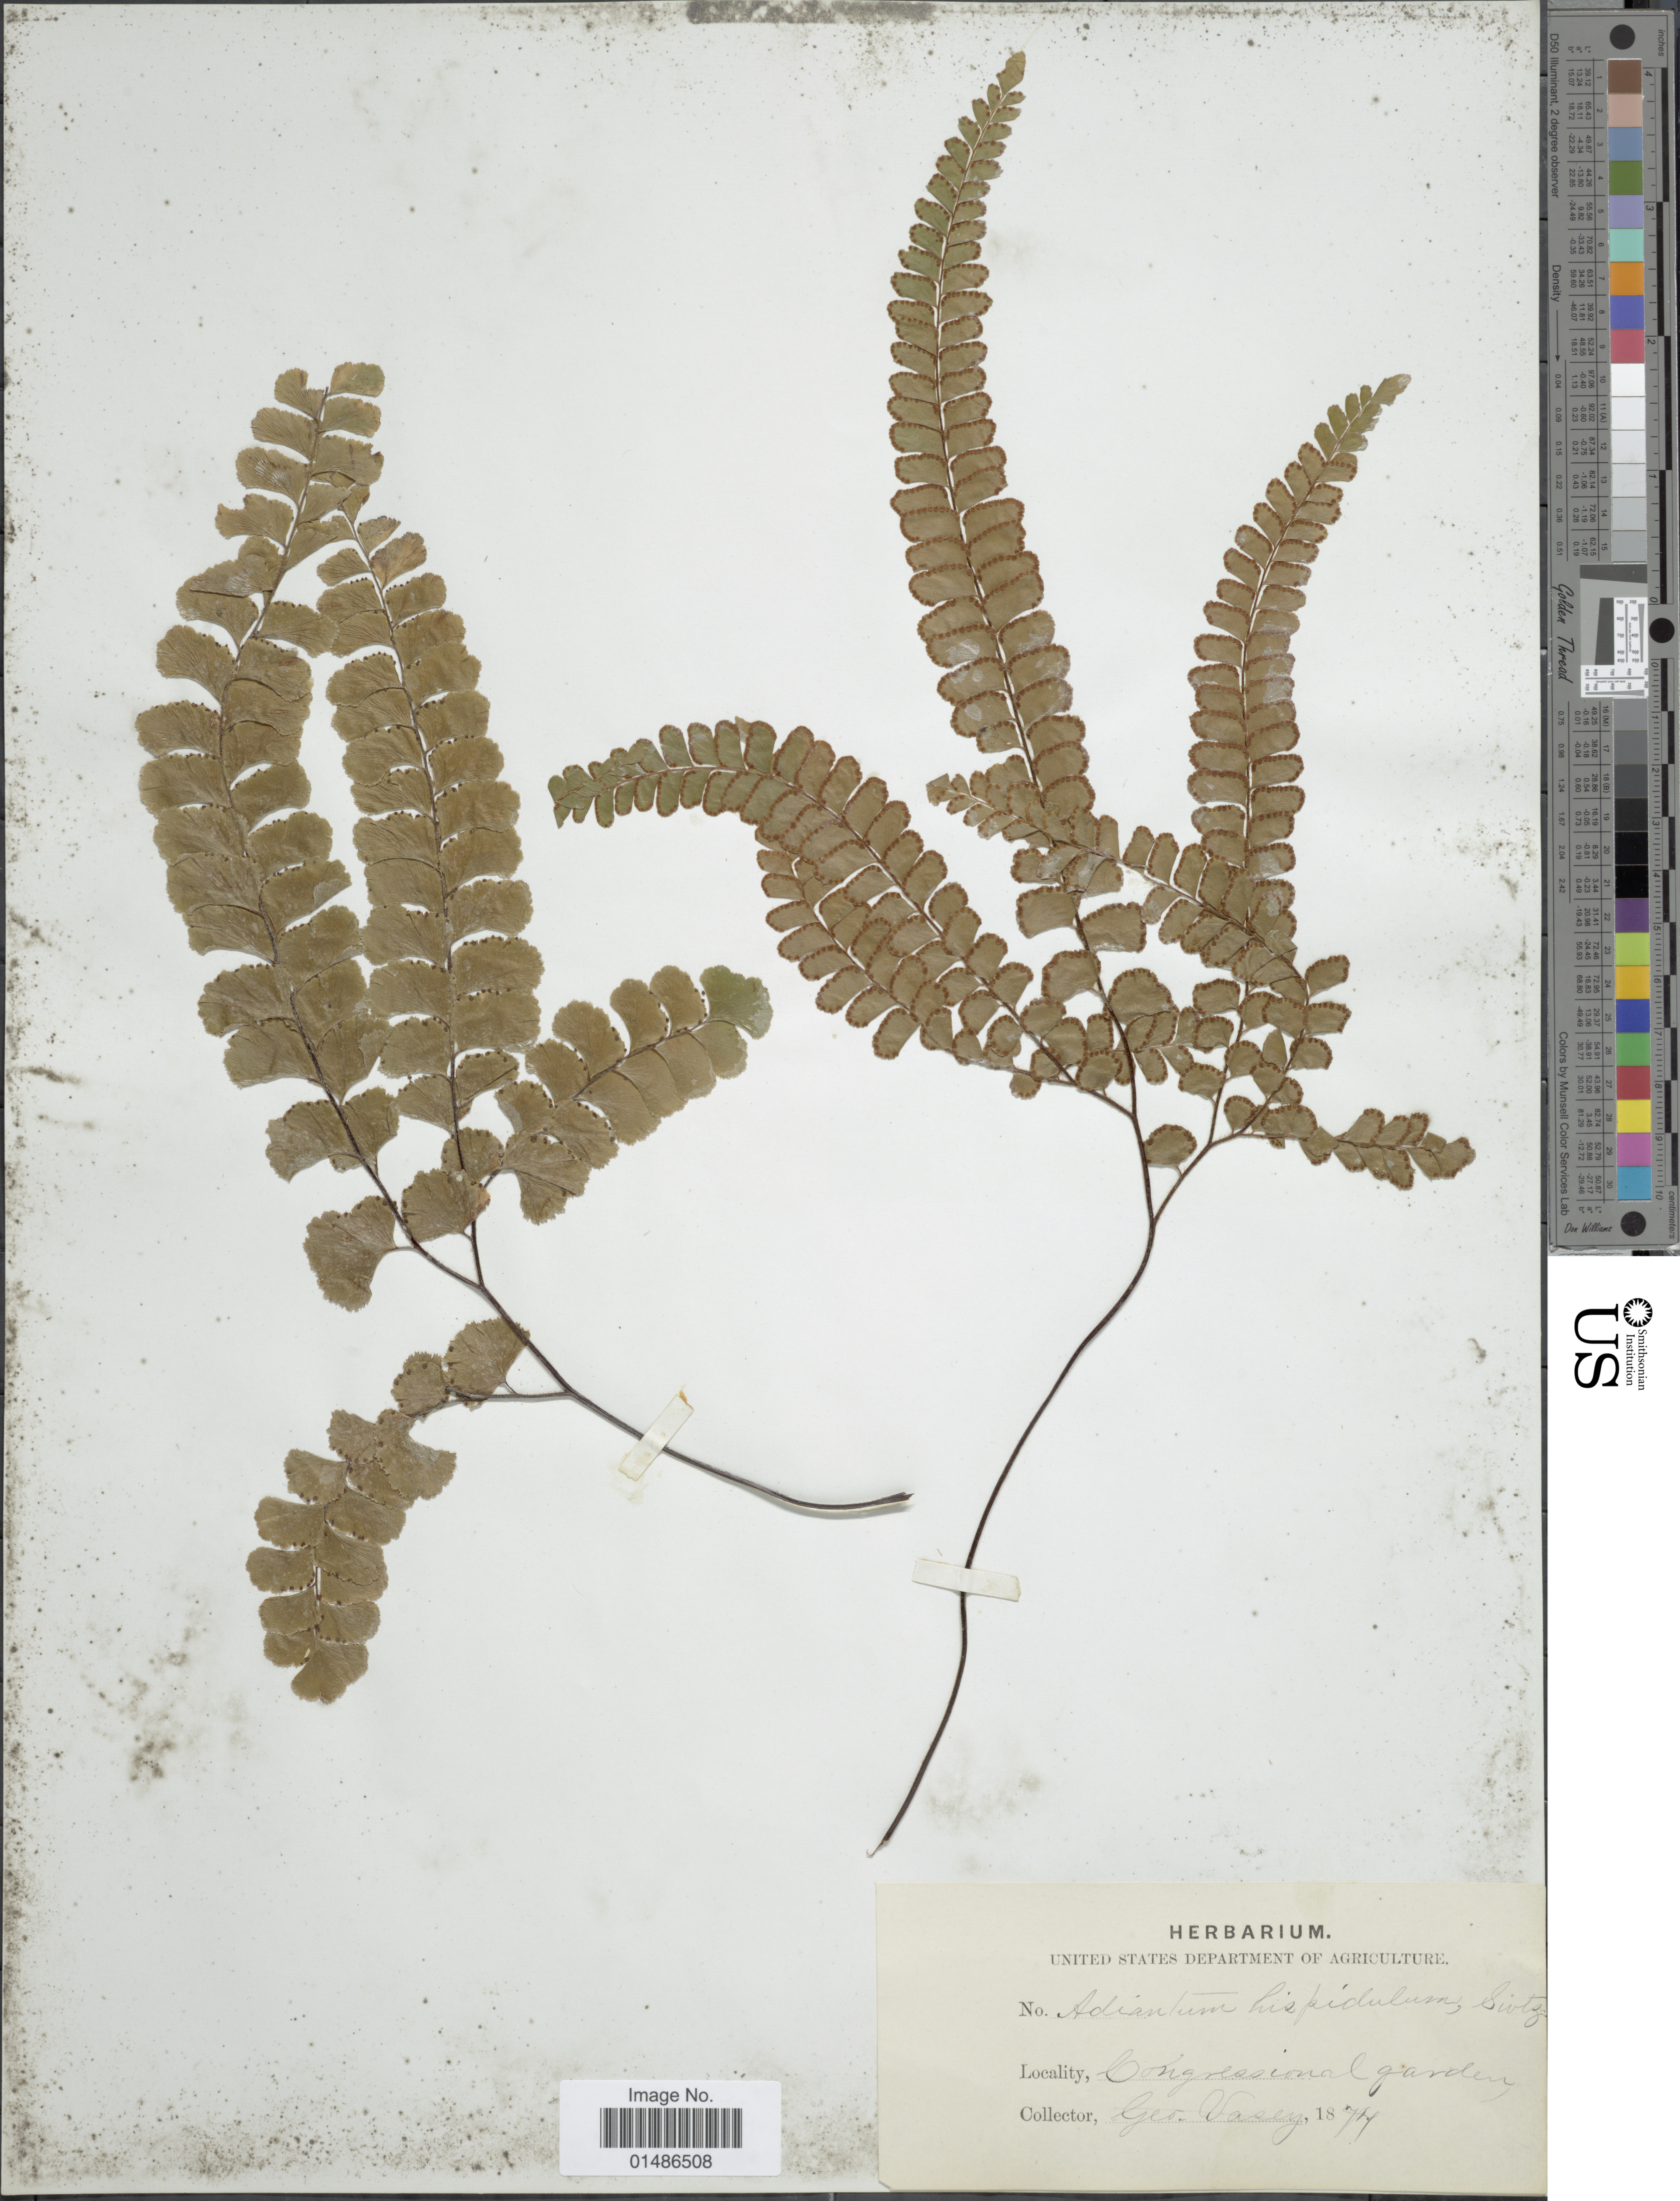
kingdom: Plantae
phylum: Tracheophyta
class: Polypodiopsida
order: Polypodiales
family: Pteridaceae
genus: Adiantum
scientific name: Adiantum hispidulum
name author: Sw.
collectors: G. R. Vasey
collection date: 1874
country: United States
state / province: District of Columbia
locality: Congressional garden.